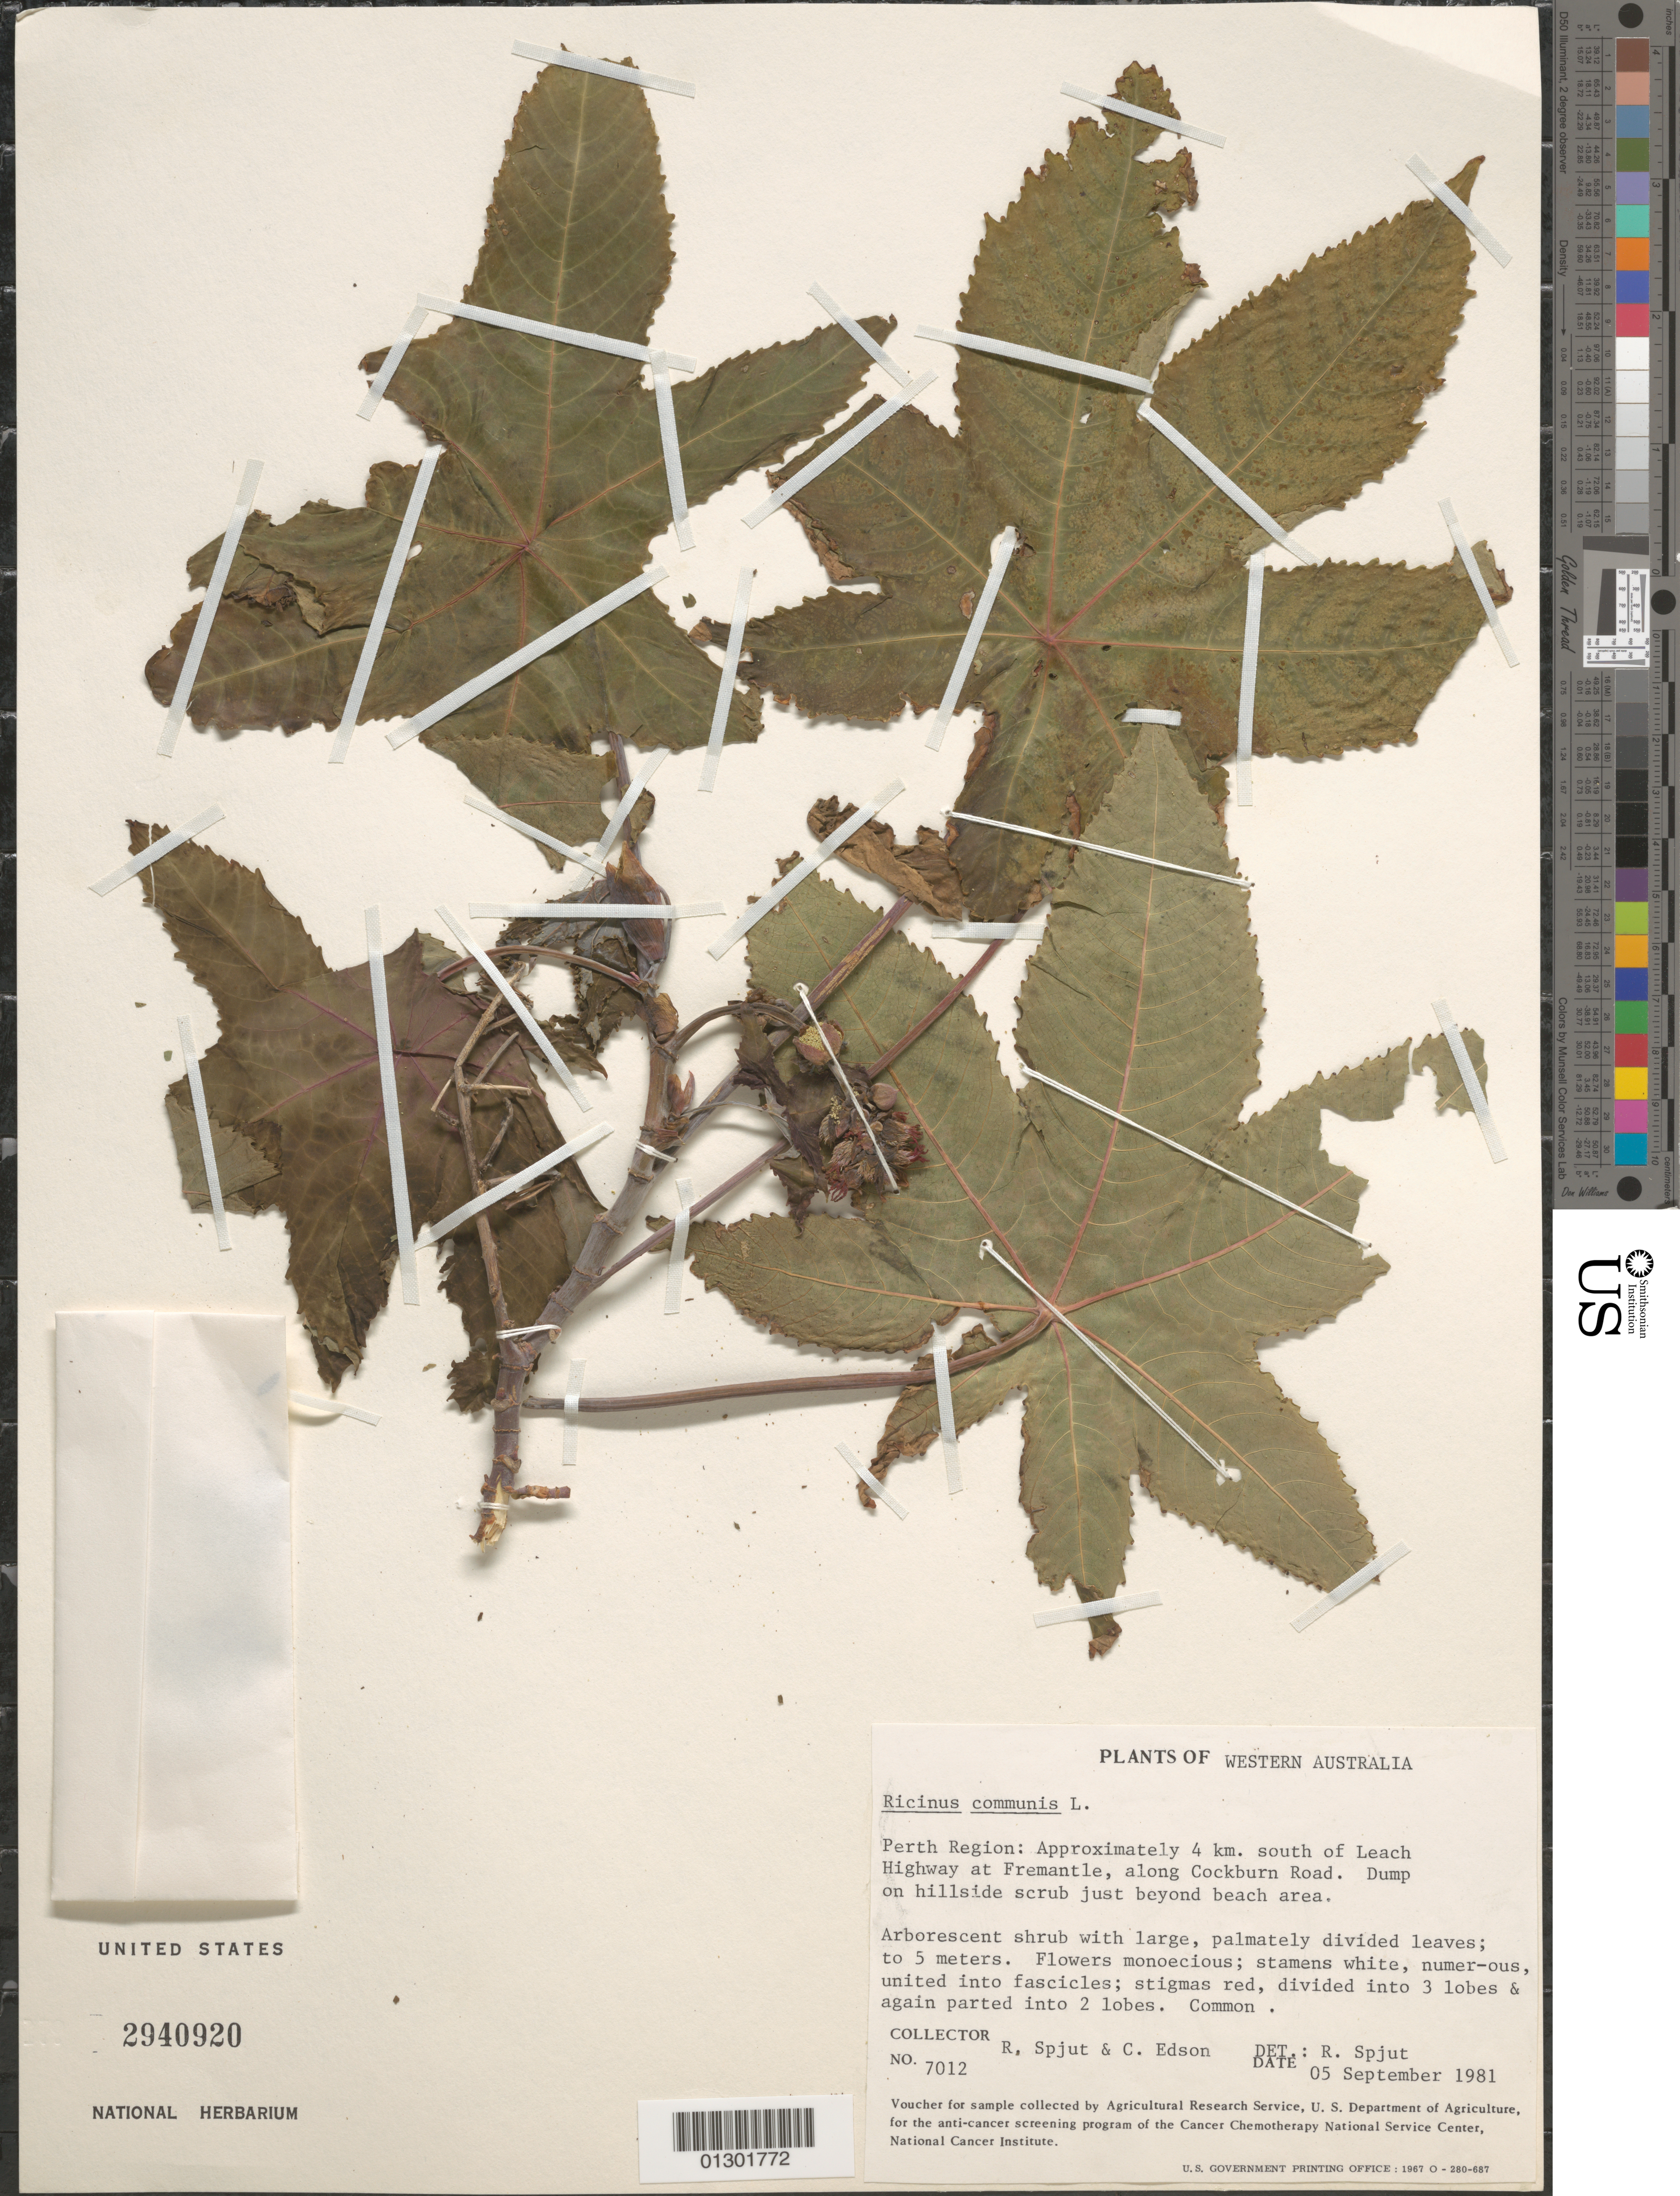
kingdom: Plantae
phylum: Tracheophyta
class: Magnoliopsida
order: Malpighiales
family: Euphorbiaceae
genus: Ricinus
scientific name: Ricinus communis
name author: L.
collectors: R. Spjut & C. Edson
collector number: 7012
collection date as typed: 5 Sep 1981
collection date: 1981-09-05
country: Australia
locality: Perth Region: Appr. 4 km S of Leach Hwy at Fremantle, along Cockburn Road.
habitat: Shrub.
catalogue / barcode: US 2940920